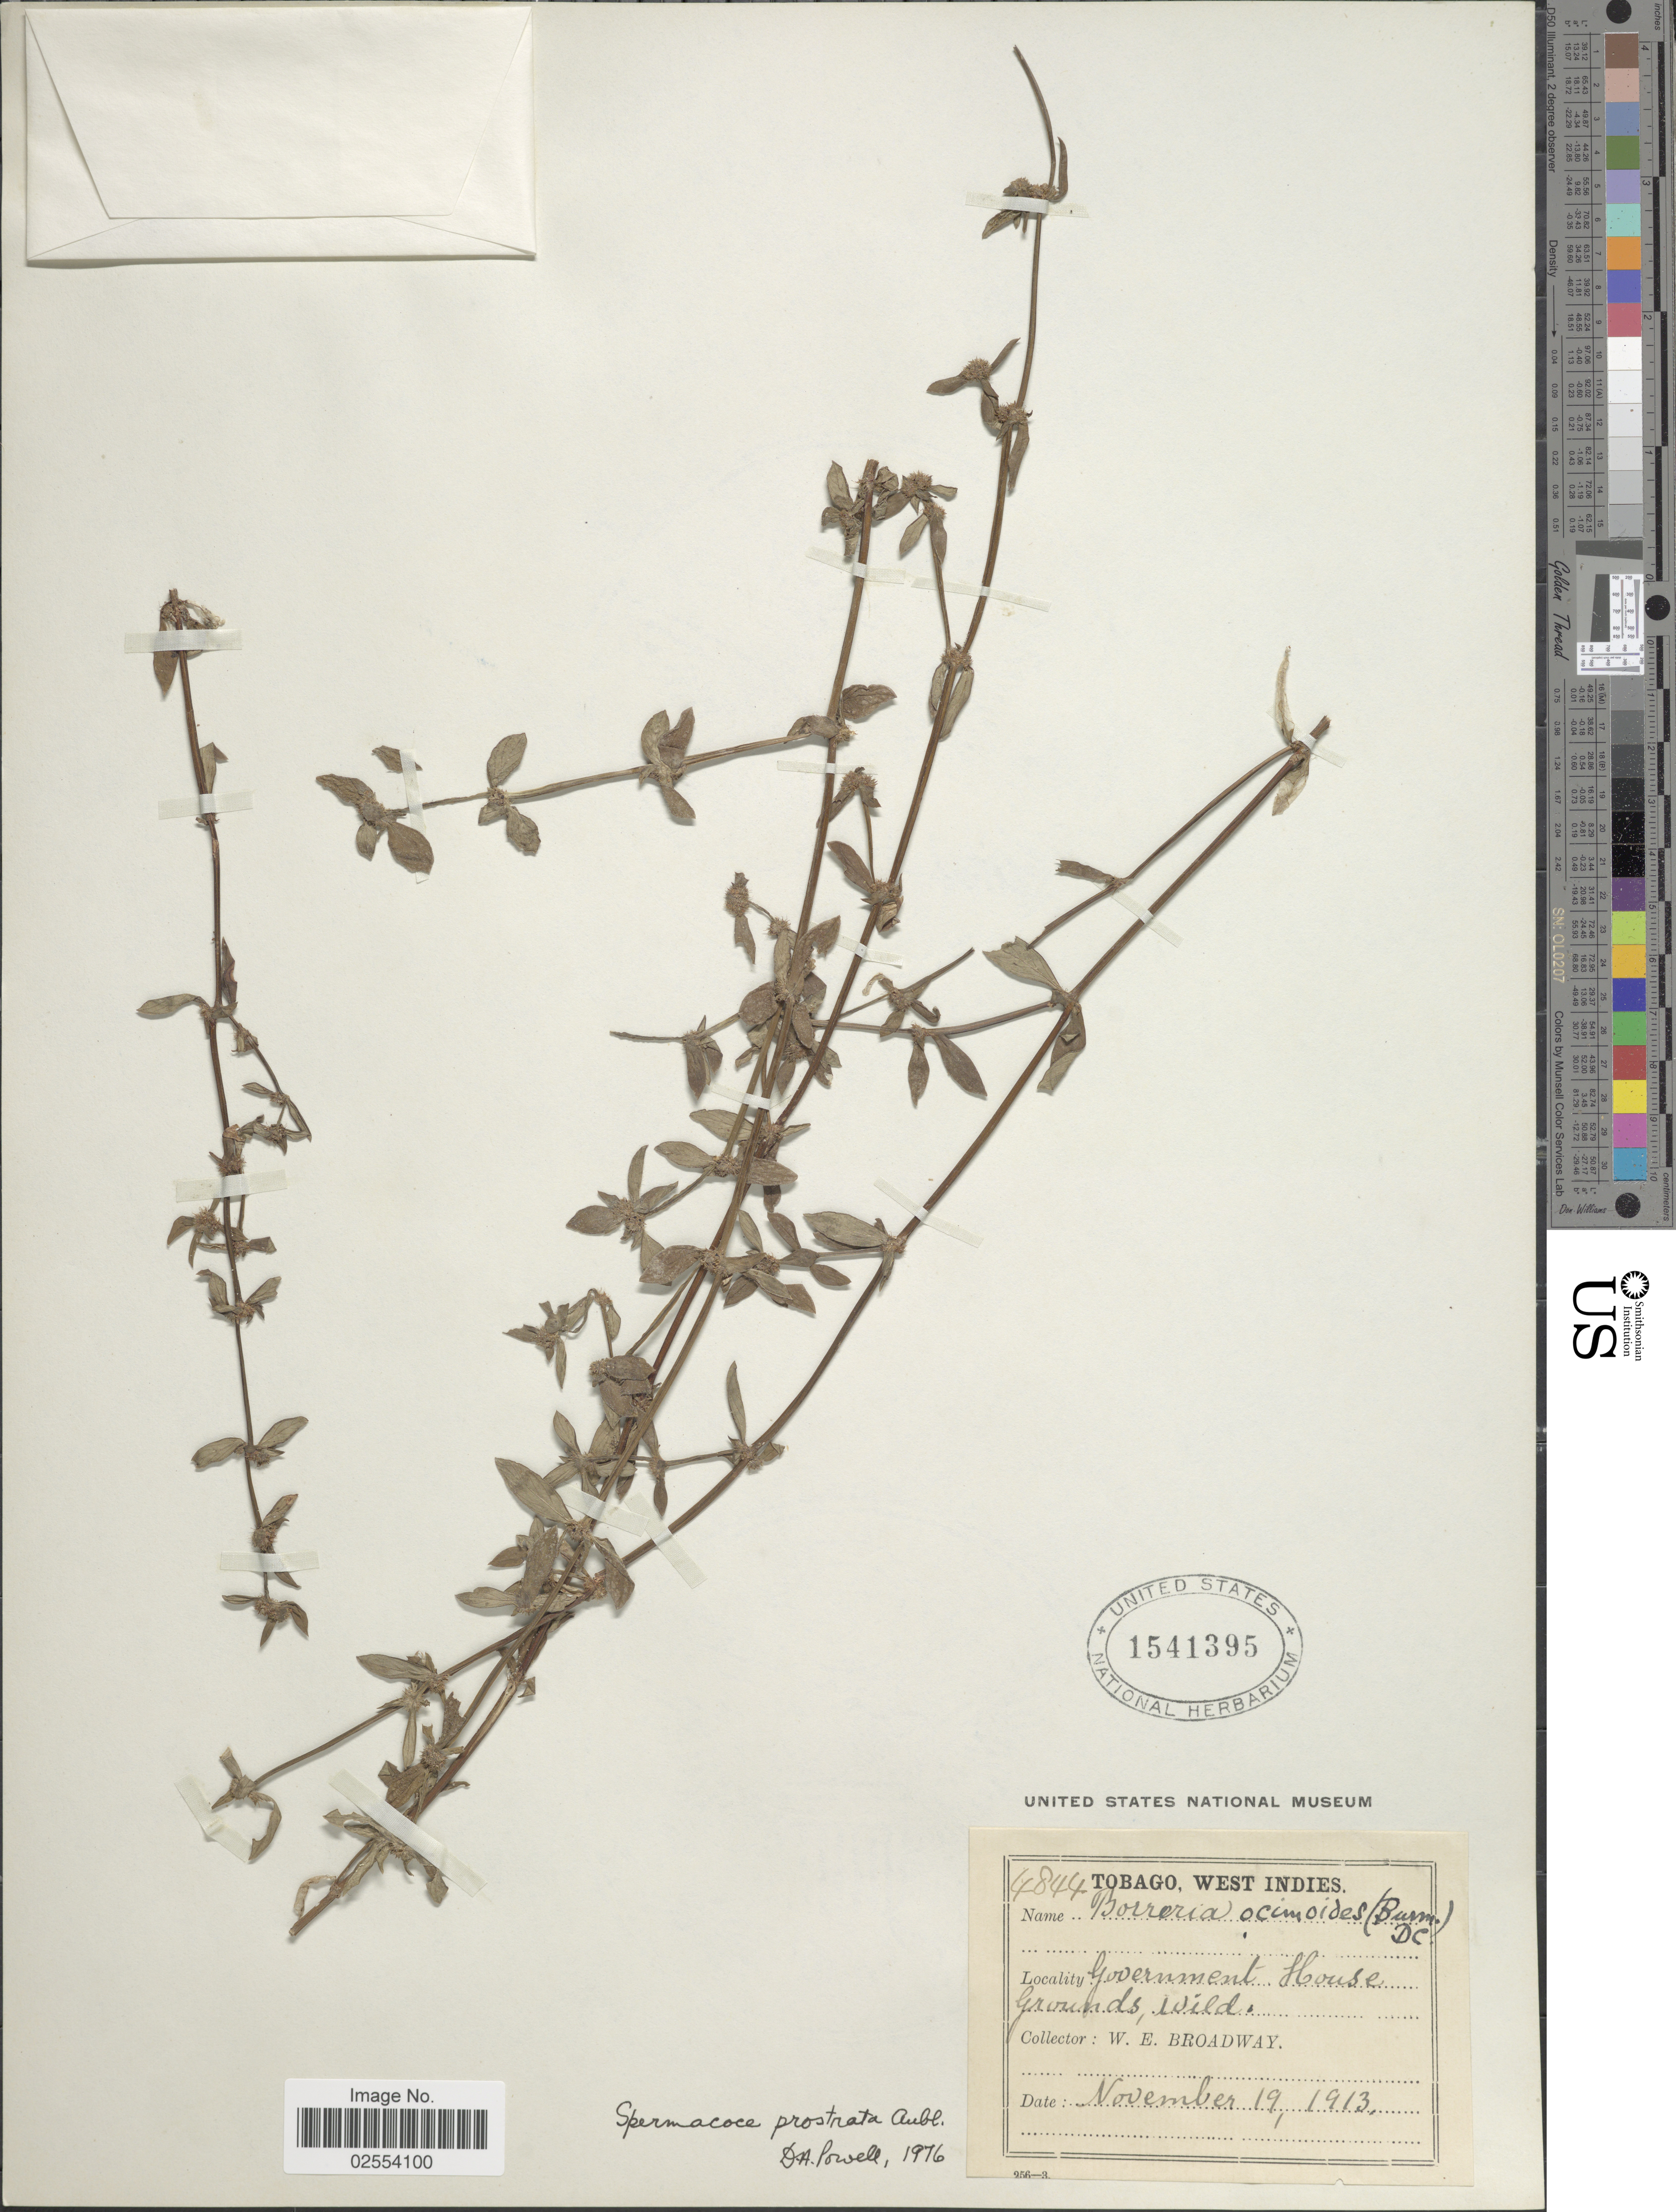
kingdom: Plantae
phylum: Tracheophyta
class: Magnoliopsida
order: Gentianales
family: Rubiaceae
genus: Spermacoce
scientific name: Spermacoce prostrata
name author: Aubl.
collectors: W. E. Broadway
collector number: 4844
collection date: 1913-11-19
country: Trinidad and Tobago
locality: Tobago, Government House Grounds, wild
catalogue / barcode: US 1541395